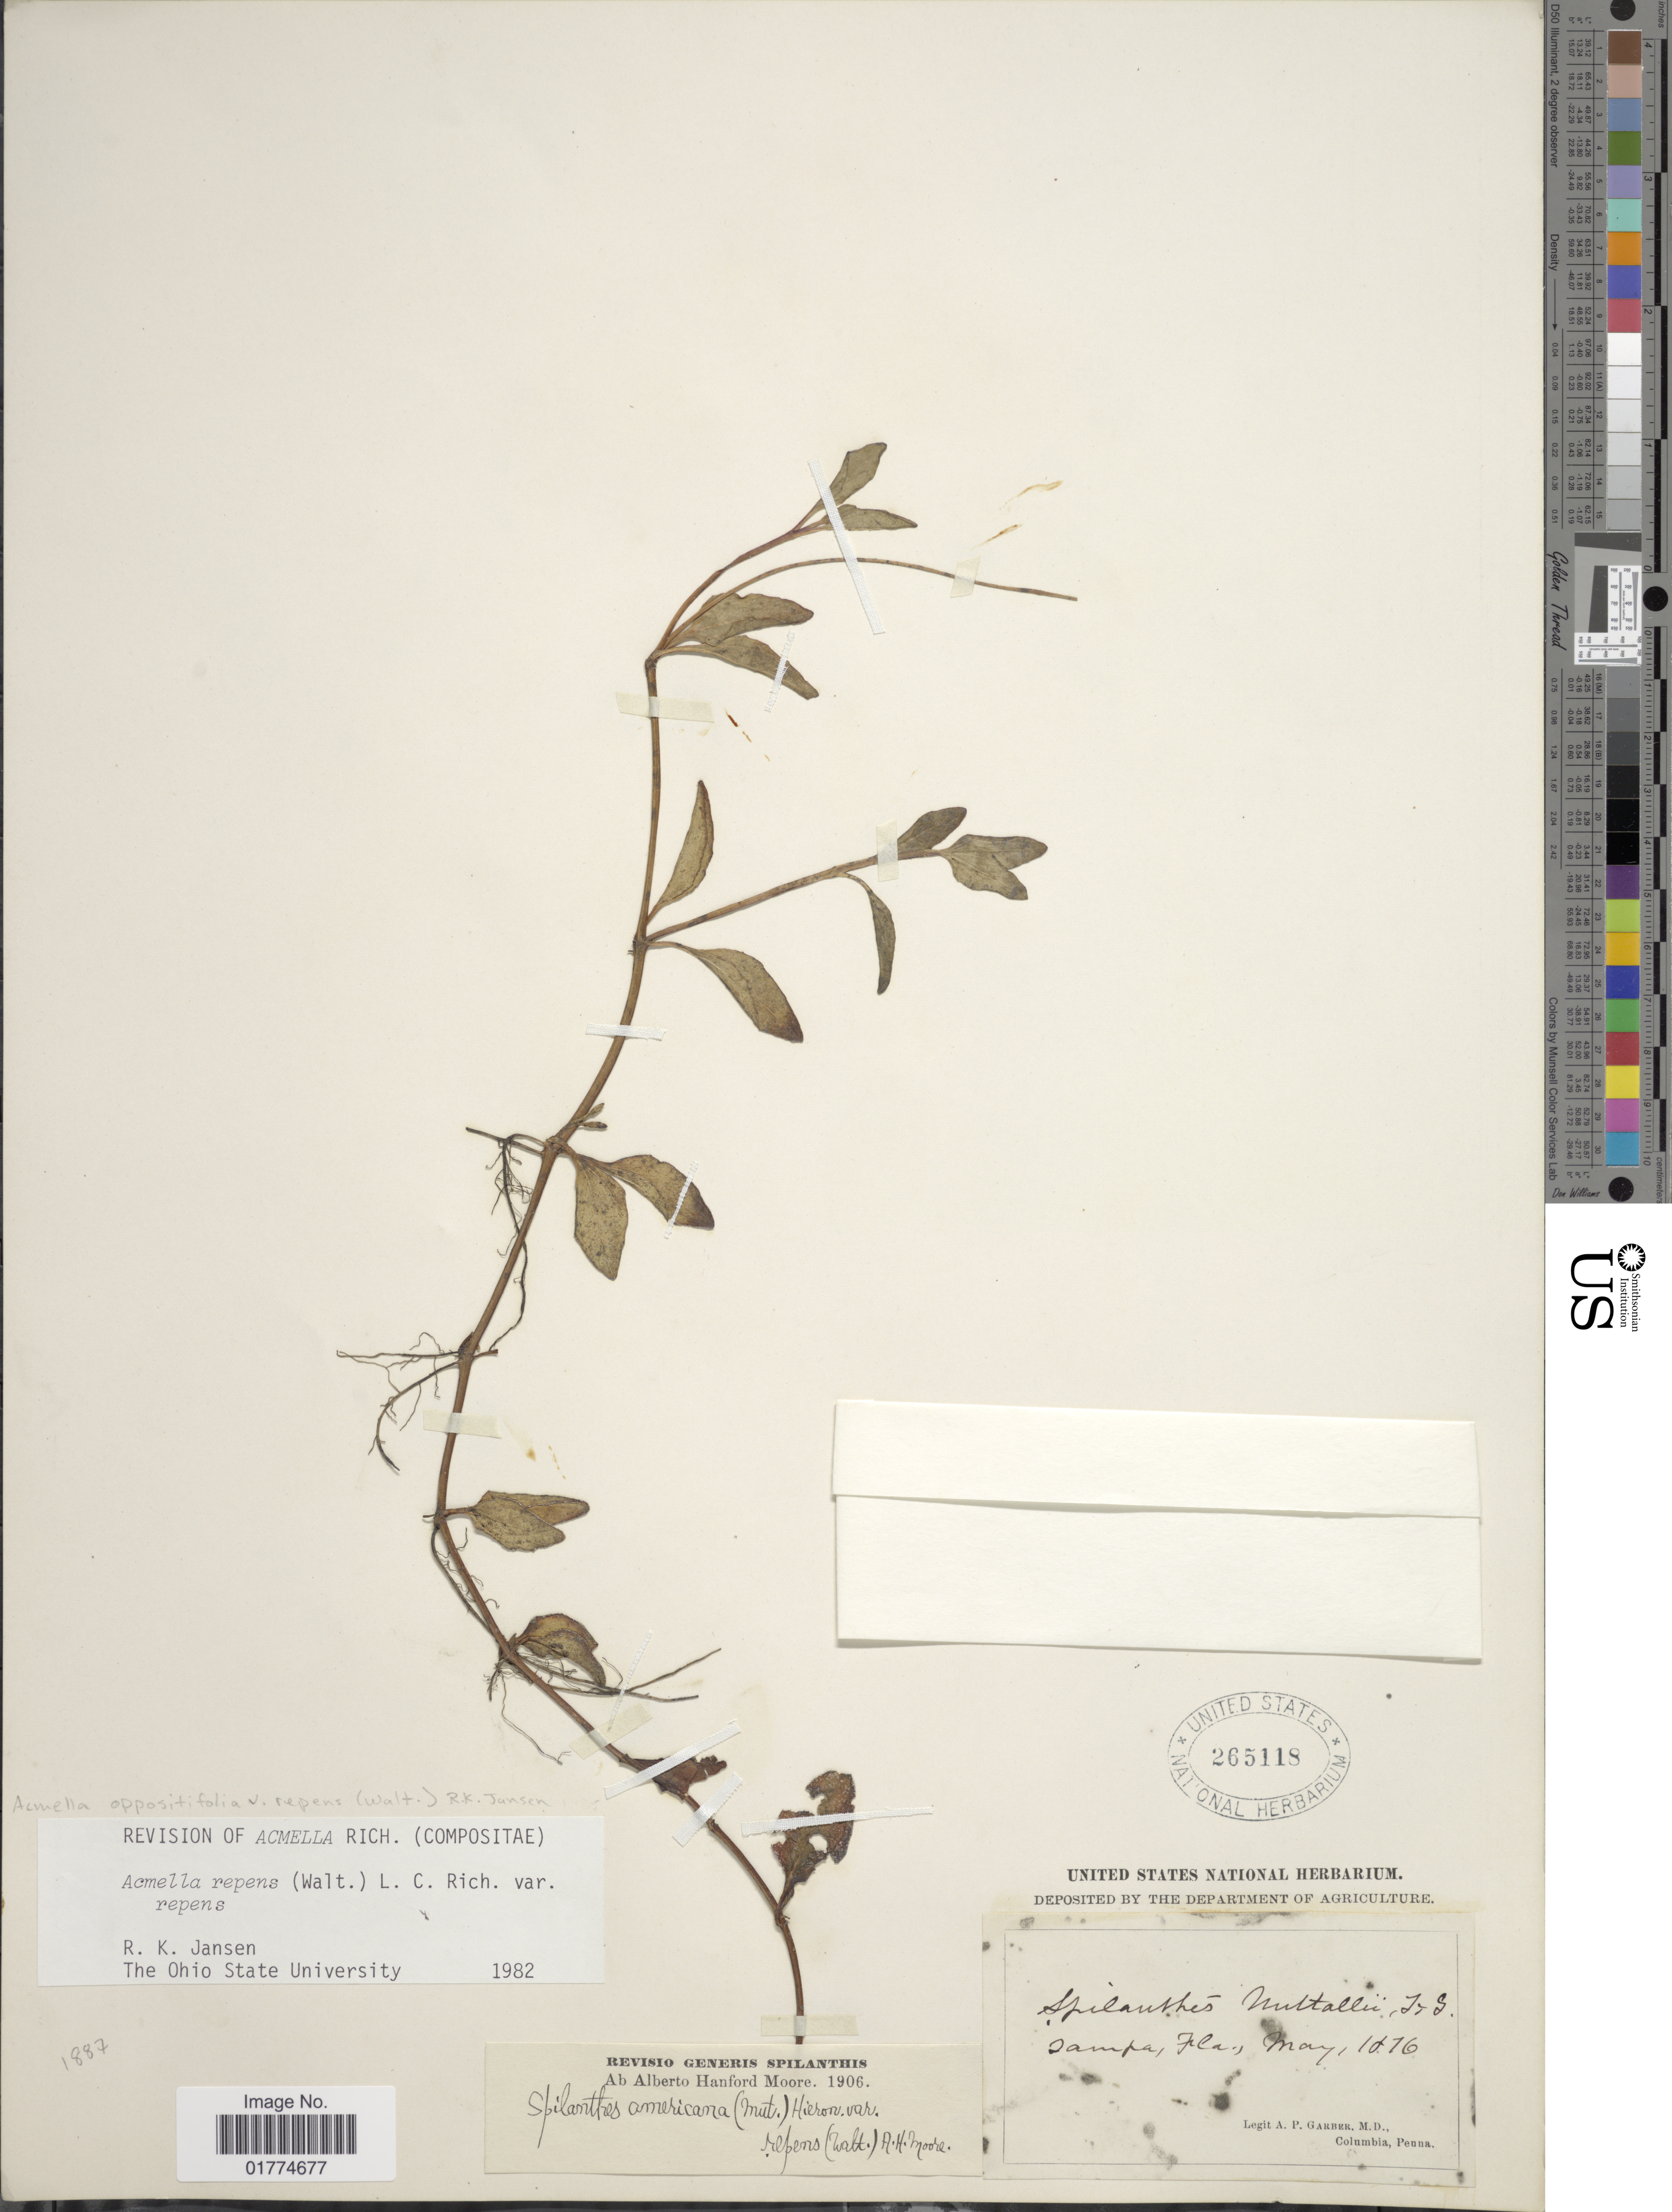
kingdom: Plantae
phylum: Tracheophyta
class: Magnoliopsida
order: Asterales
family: Asteraceae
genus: Acmella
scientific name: Acmella oppositifolia var. repens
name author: (Walter) R.K. Jansen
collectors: A. P. Garber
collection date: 1876-05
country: United States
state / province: Florida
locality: Tampa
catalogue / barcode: US 265118